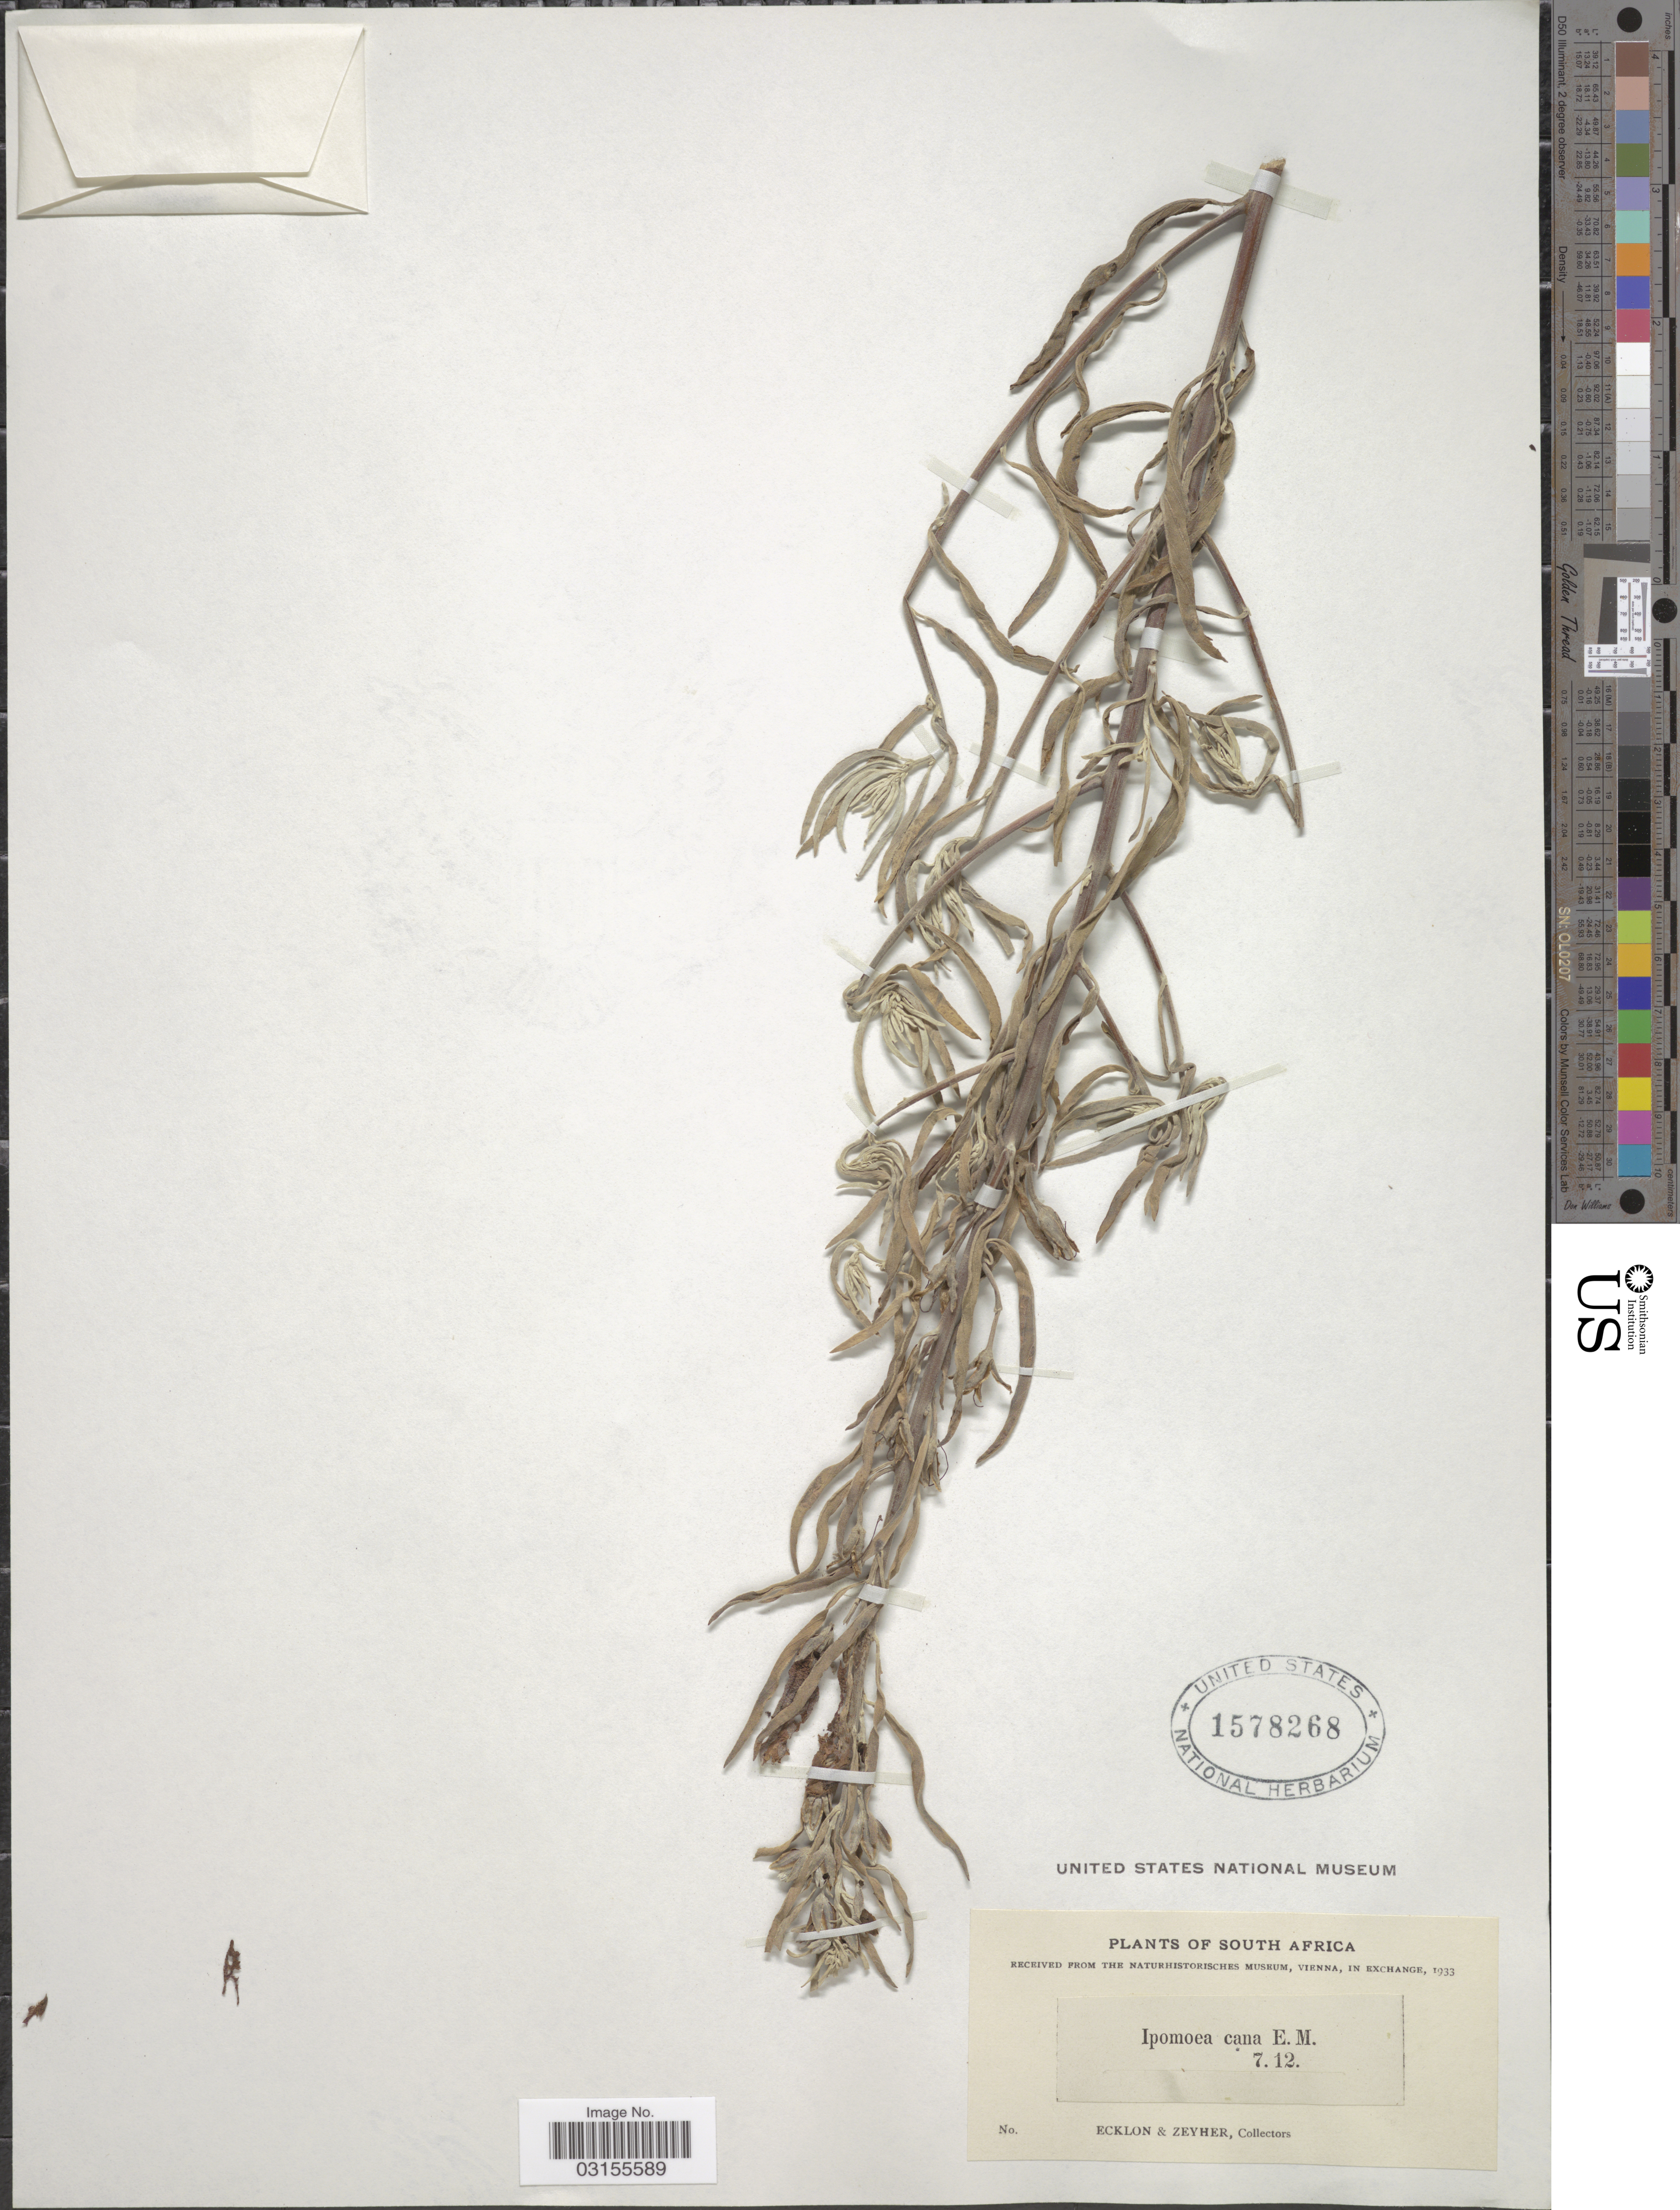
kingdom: Plantae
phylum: Tracheophyta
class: Magnoliopsida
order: Solanales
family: Convolvulaceae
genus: Turbina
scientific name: Turbina oenotheroides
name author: A. Meeuse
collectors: -. Ecklon & -. Zeyher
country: South Africa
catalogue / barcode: US 1578268